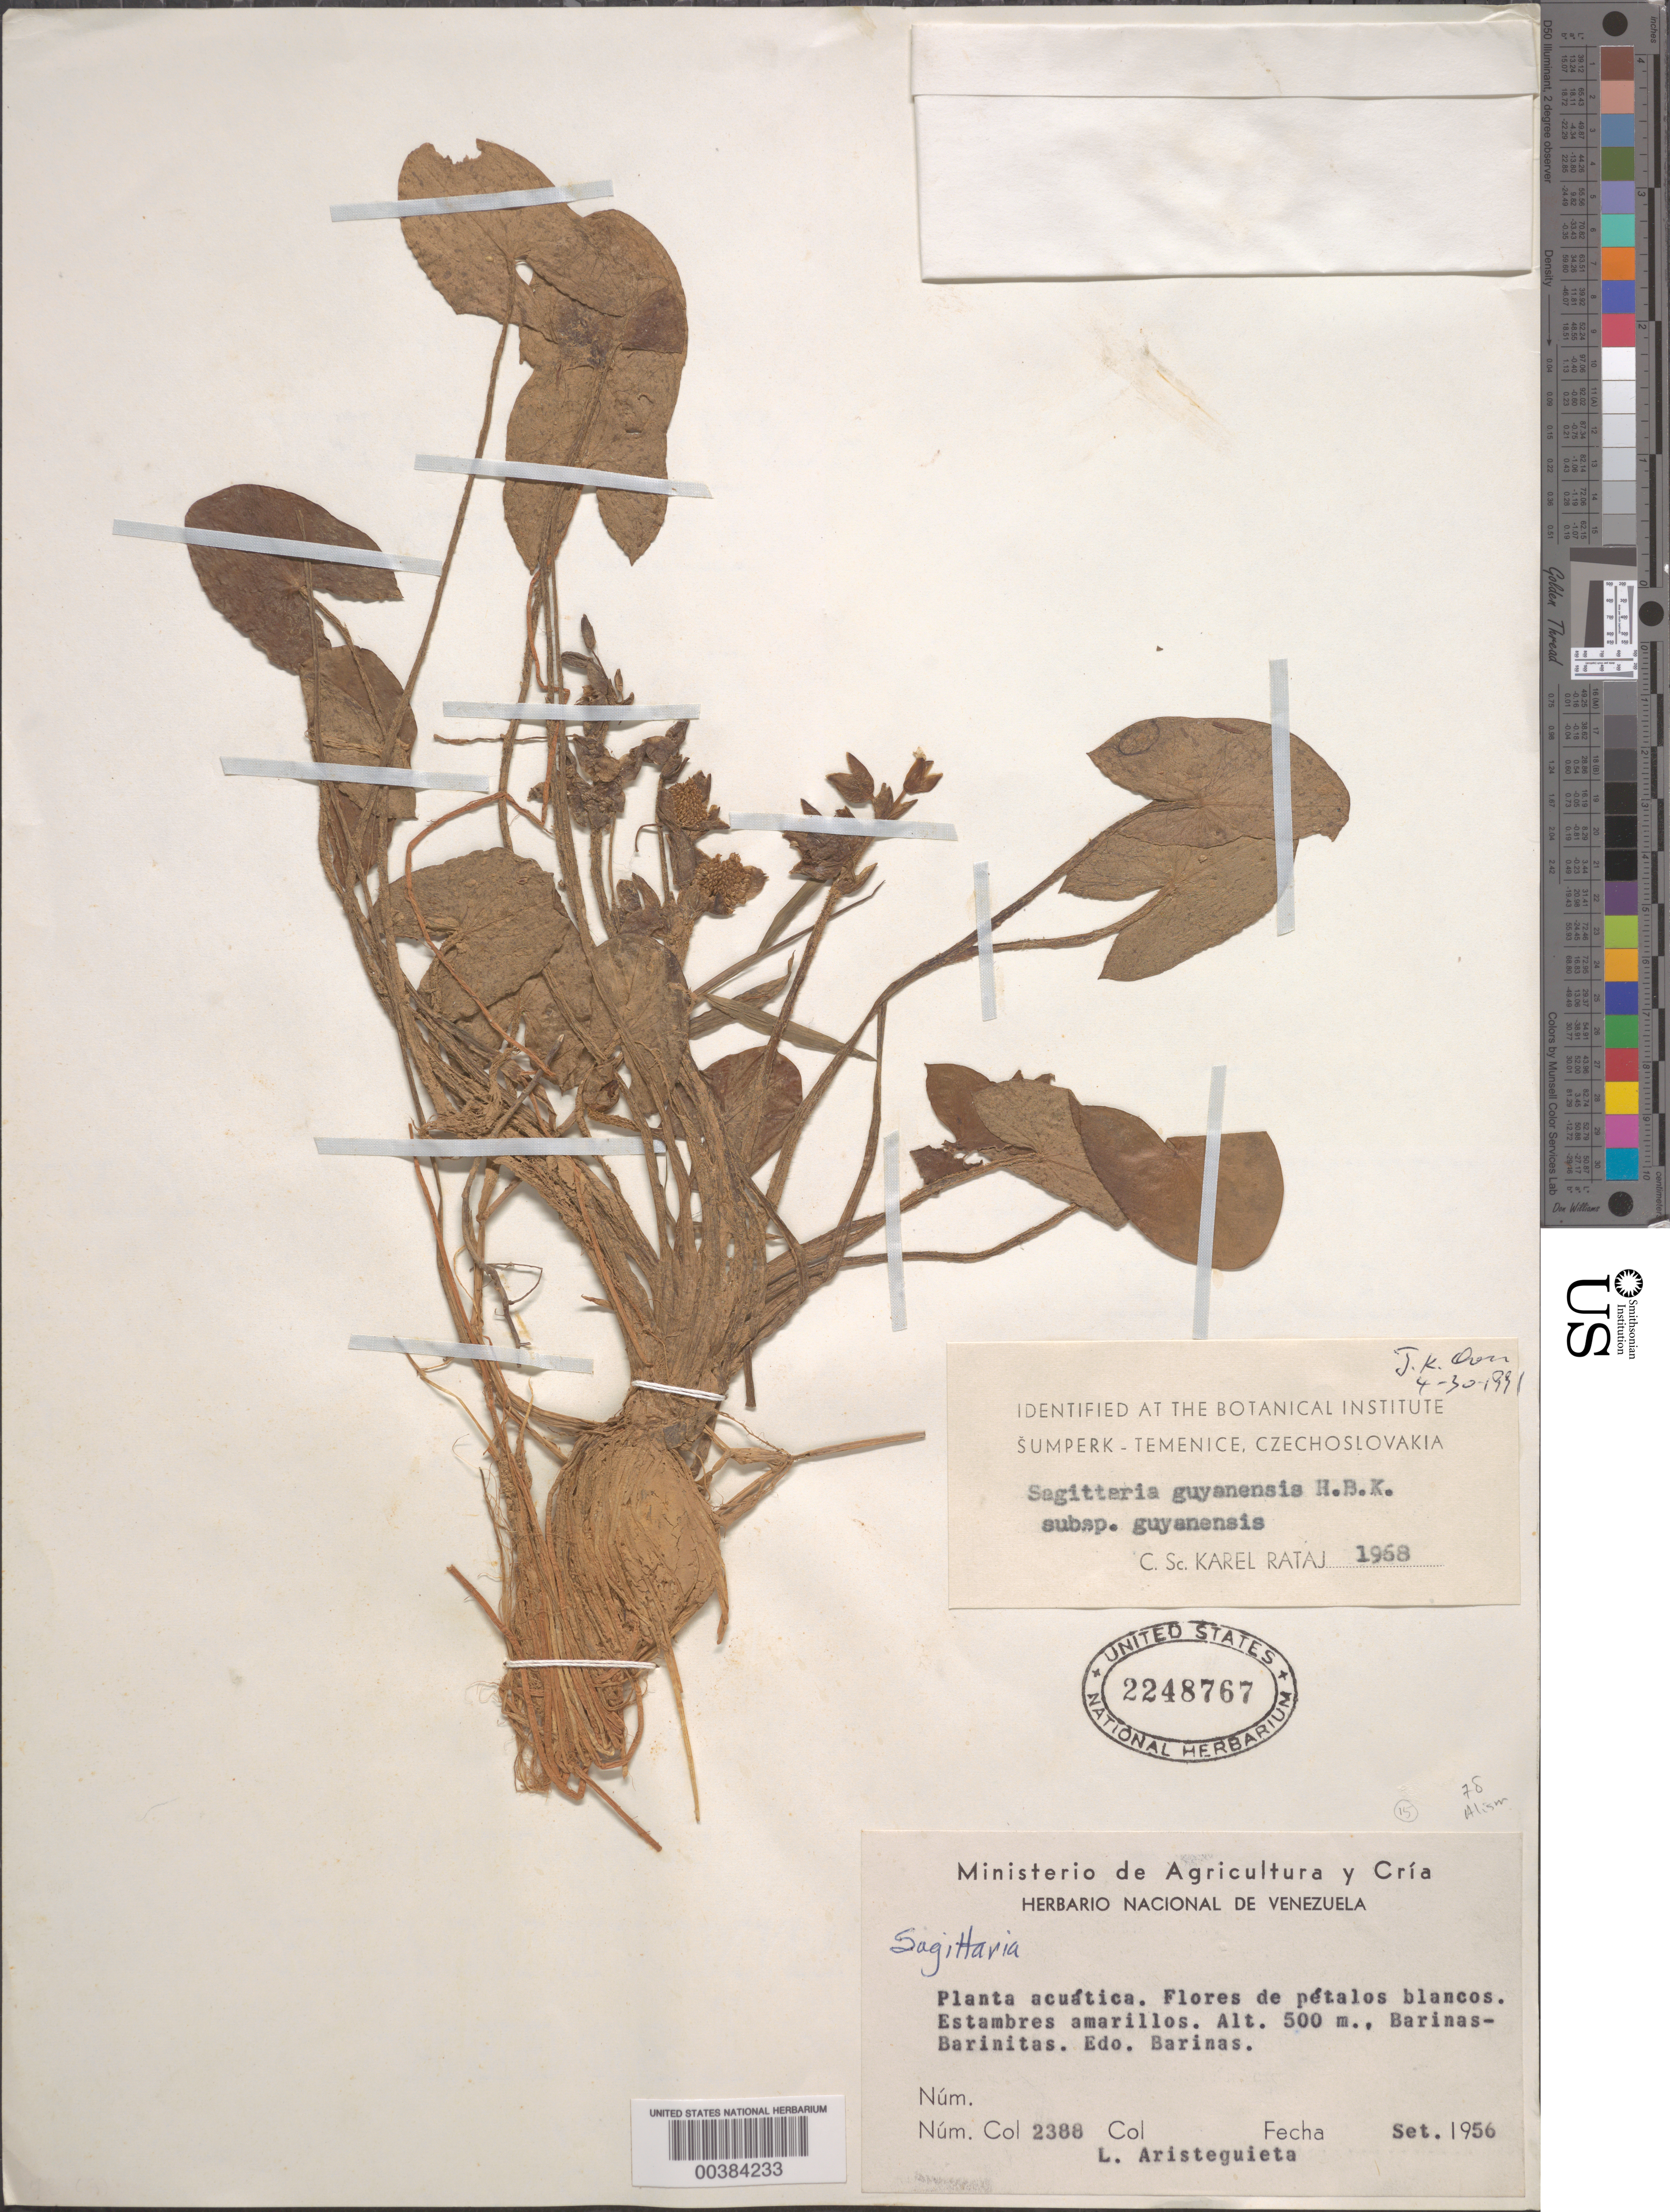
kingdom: Plantae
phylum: Tracheophyta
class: Liliopsida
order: Alismatales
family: Alismataceae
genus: Sagittaria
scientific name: Sagittaria guayanensis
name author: Kunth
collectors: L. Aristeguieta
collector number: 2388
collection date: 1956-09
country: Venezuela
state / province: Barinas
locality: Barinas-Barinitas.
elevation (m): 500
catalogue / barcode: US 2248767